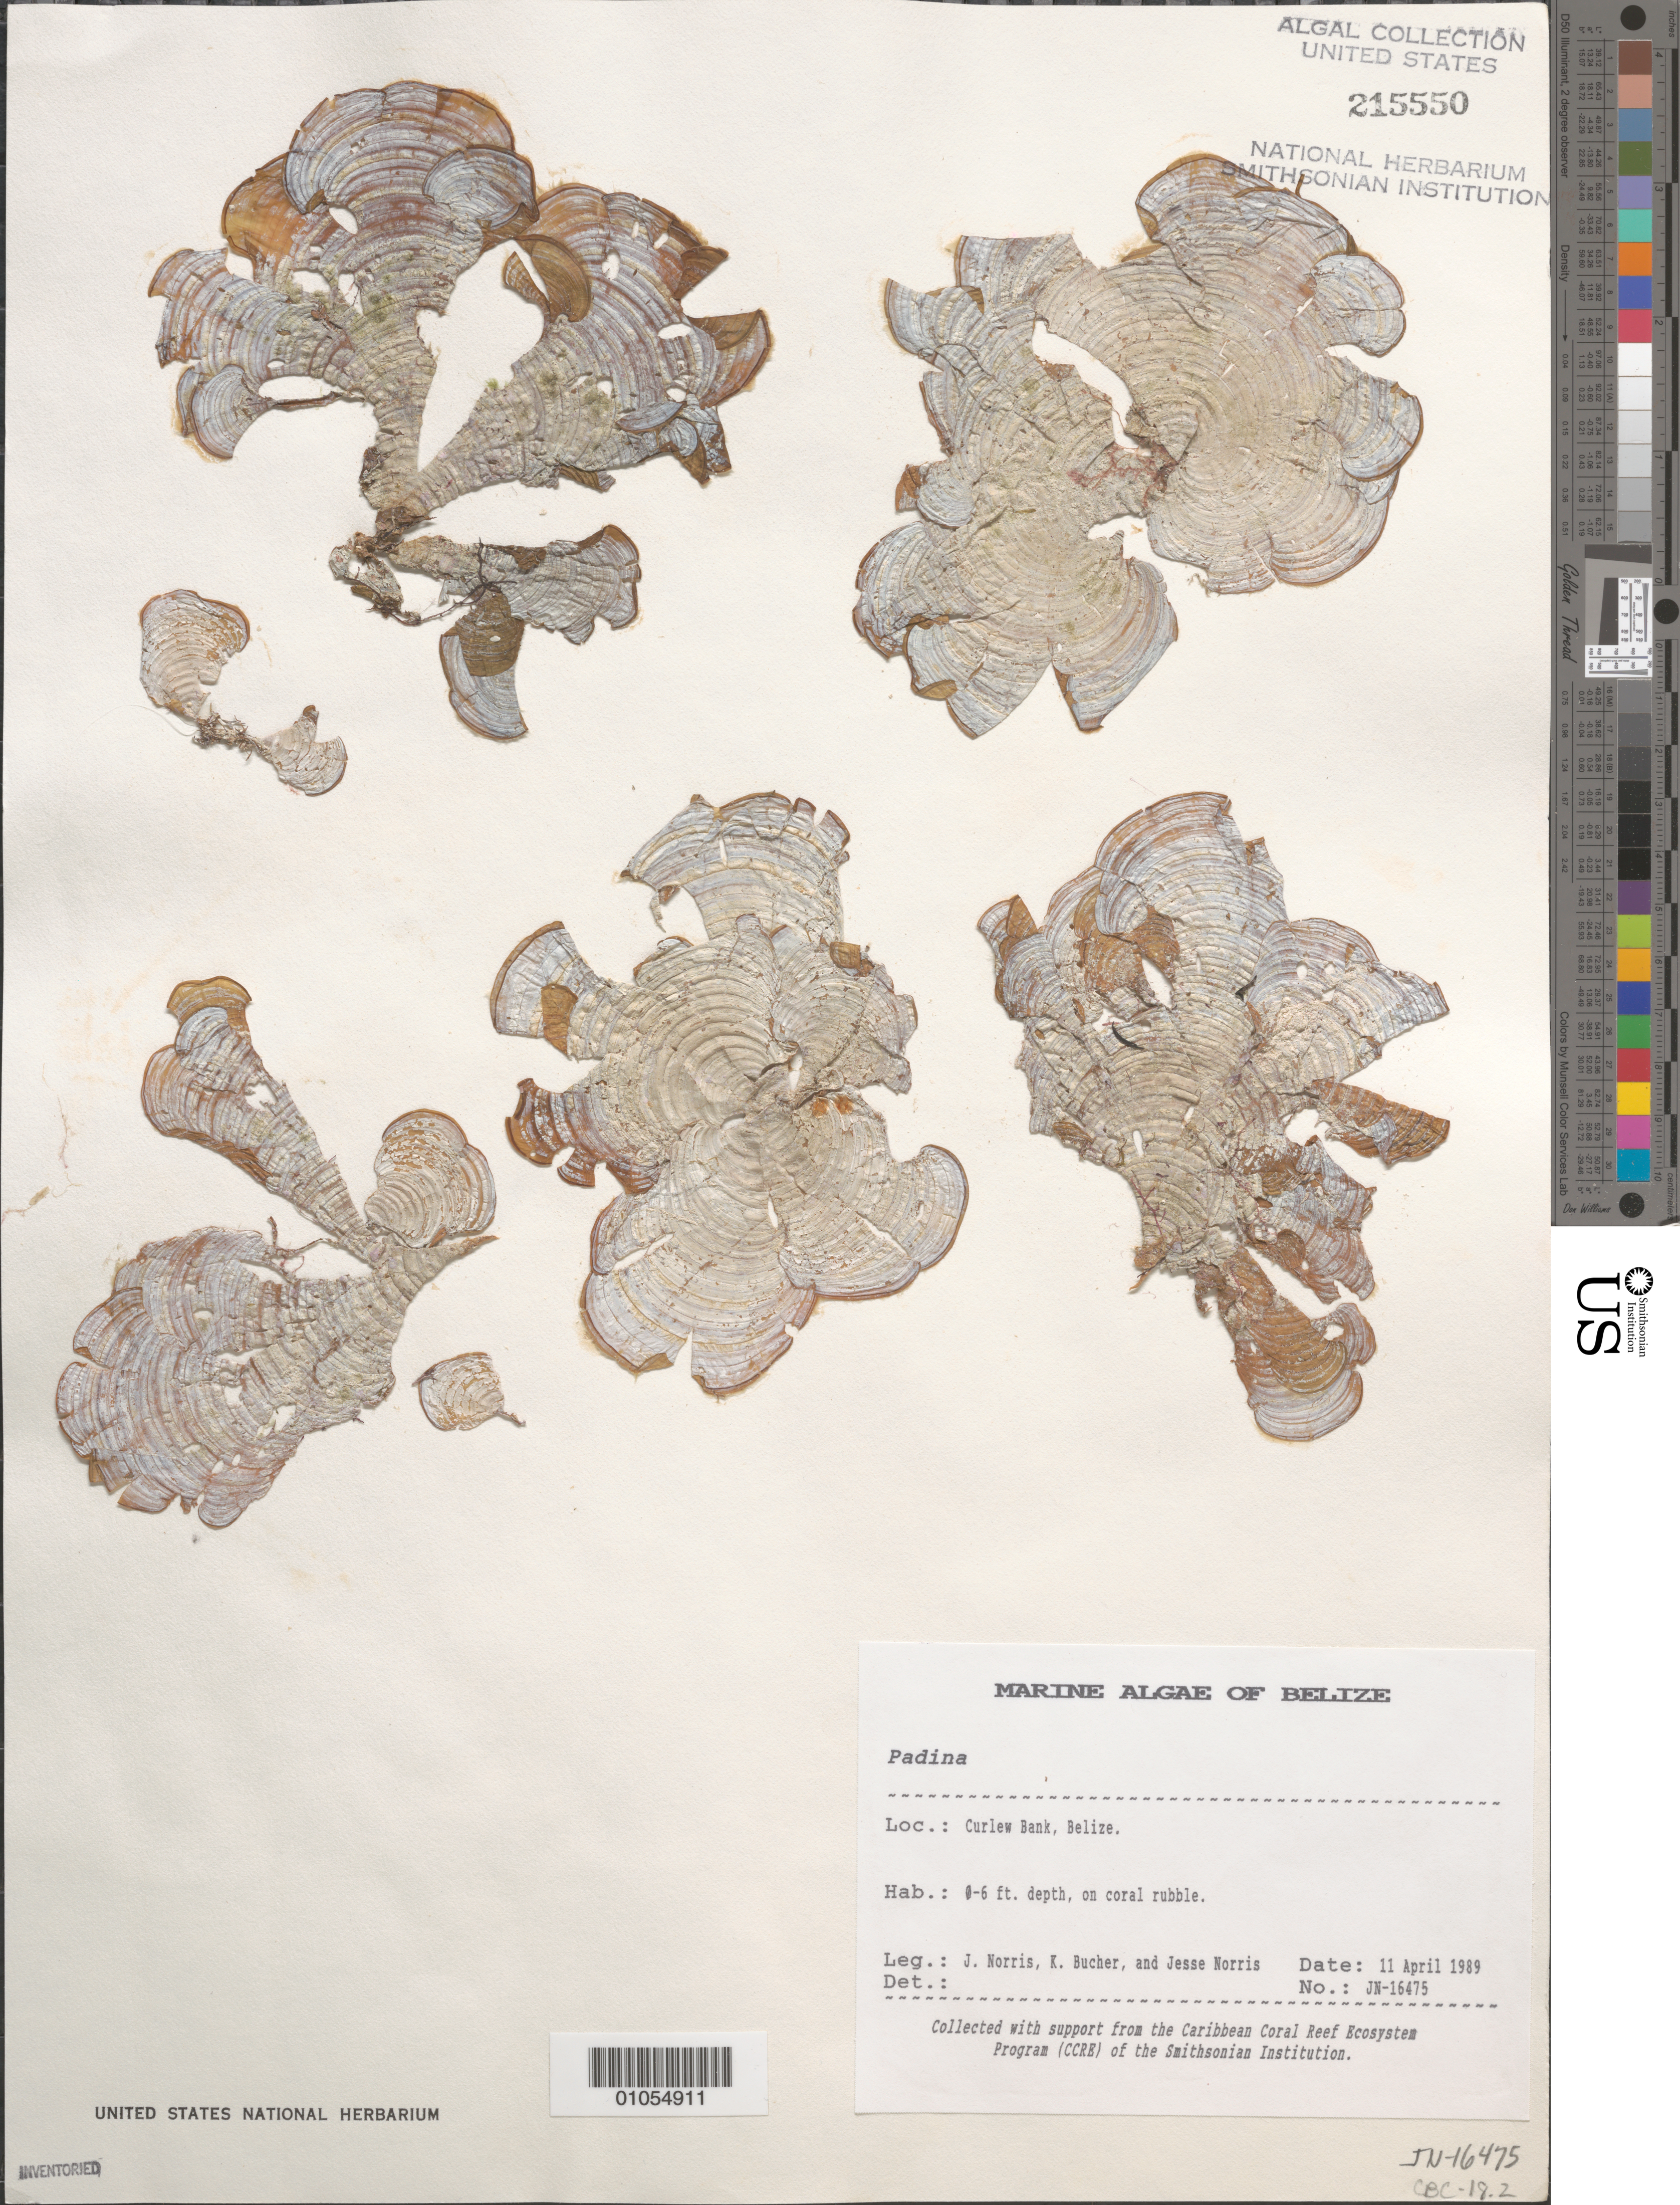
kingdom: Chromista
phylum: Ochrophyta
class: Phaeophyceae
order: Dictyotales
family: Dictyotaceae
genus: Padina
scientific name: Padina sp.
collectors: J. N. Norris, K. E. Bucher & J. A. Norris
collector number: JN-16475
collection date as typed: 11 Apr 1989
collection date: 1989-04-11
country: Belize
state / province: Stann Creek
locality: Curlew Bank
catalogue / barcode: US 215550